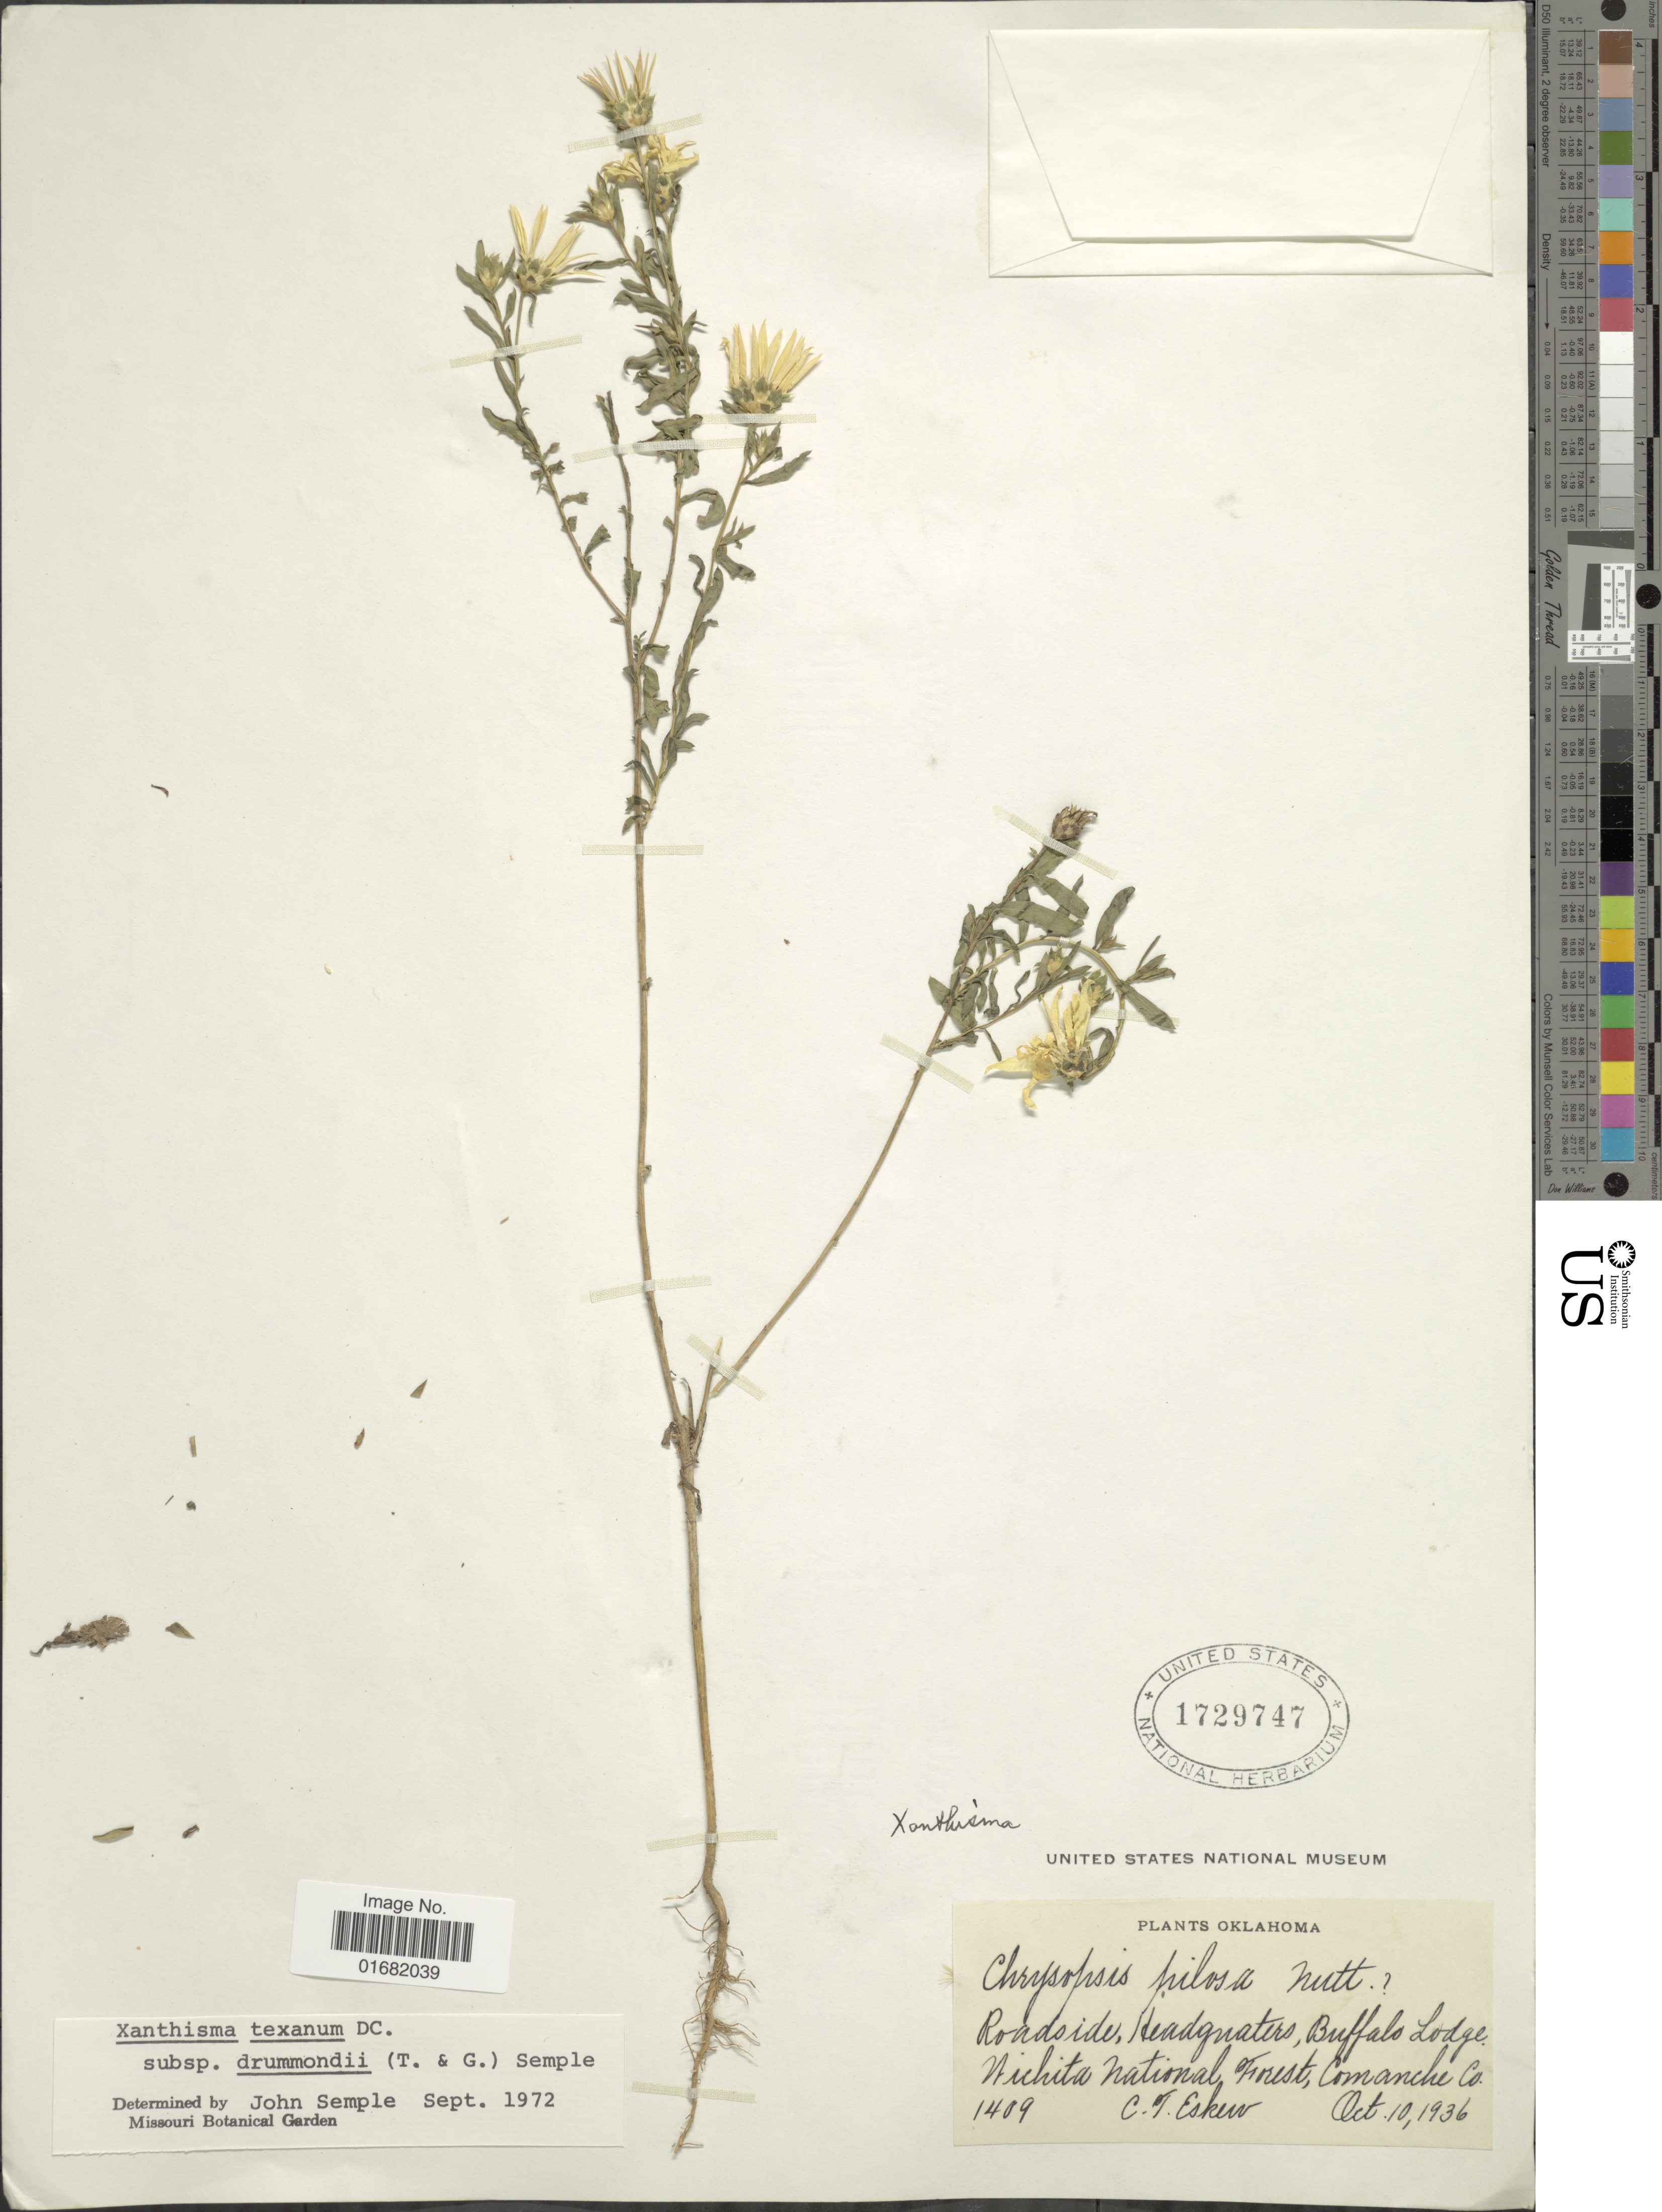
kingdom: Plantae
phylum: Tracheophyta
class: Magnoliopsida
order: Asterales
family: Asteraceae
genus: Xanthisma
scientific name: Xanthisma texanum subsp. drummondii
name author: (Torr. & A. Gray) Semple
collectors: C. Eskew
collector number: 1409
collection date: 1936-10-10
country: United States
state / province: Oklahoma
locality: Roadside, Headquarters, Buffalo Lodge. Wichita National Forest, Comanche Co.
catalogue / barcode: US 1729747